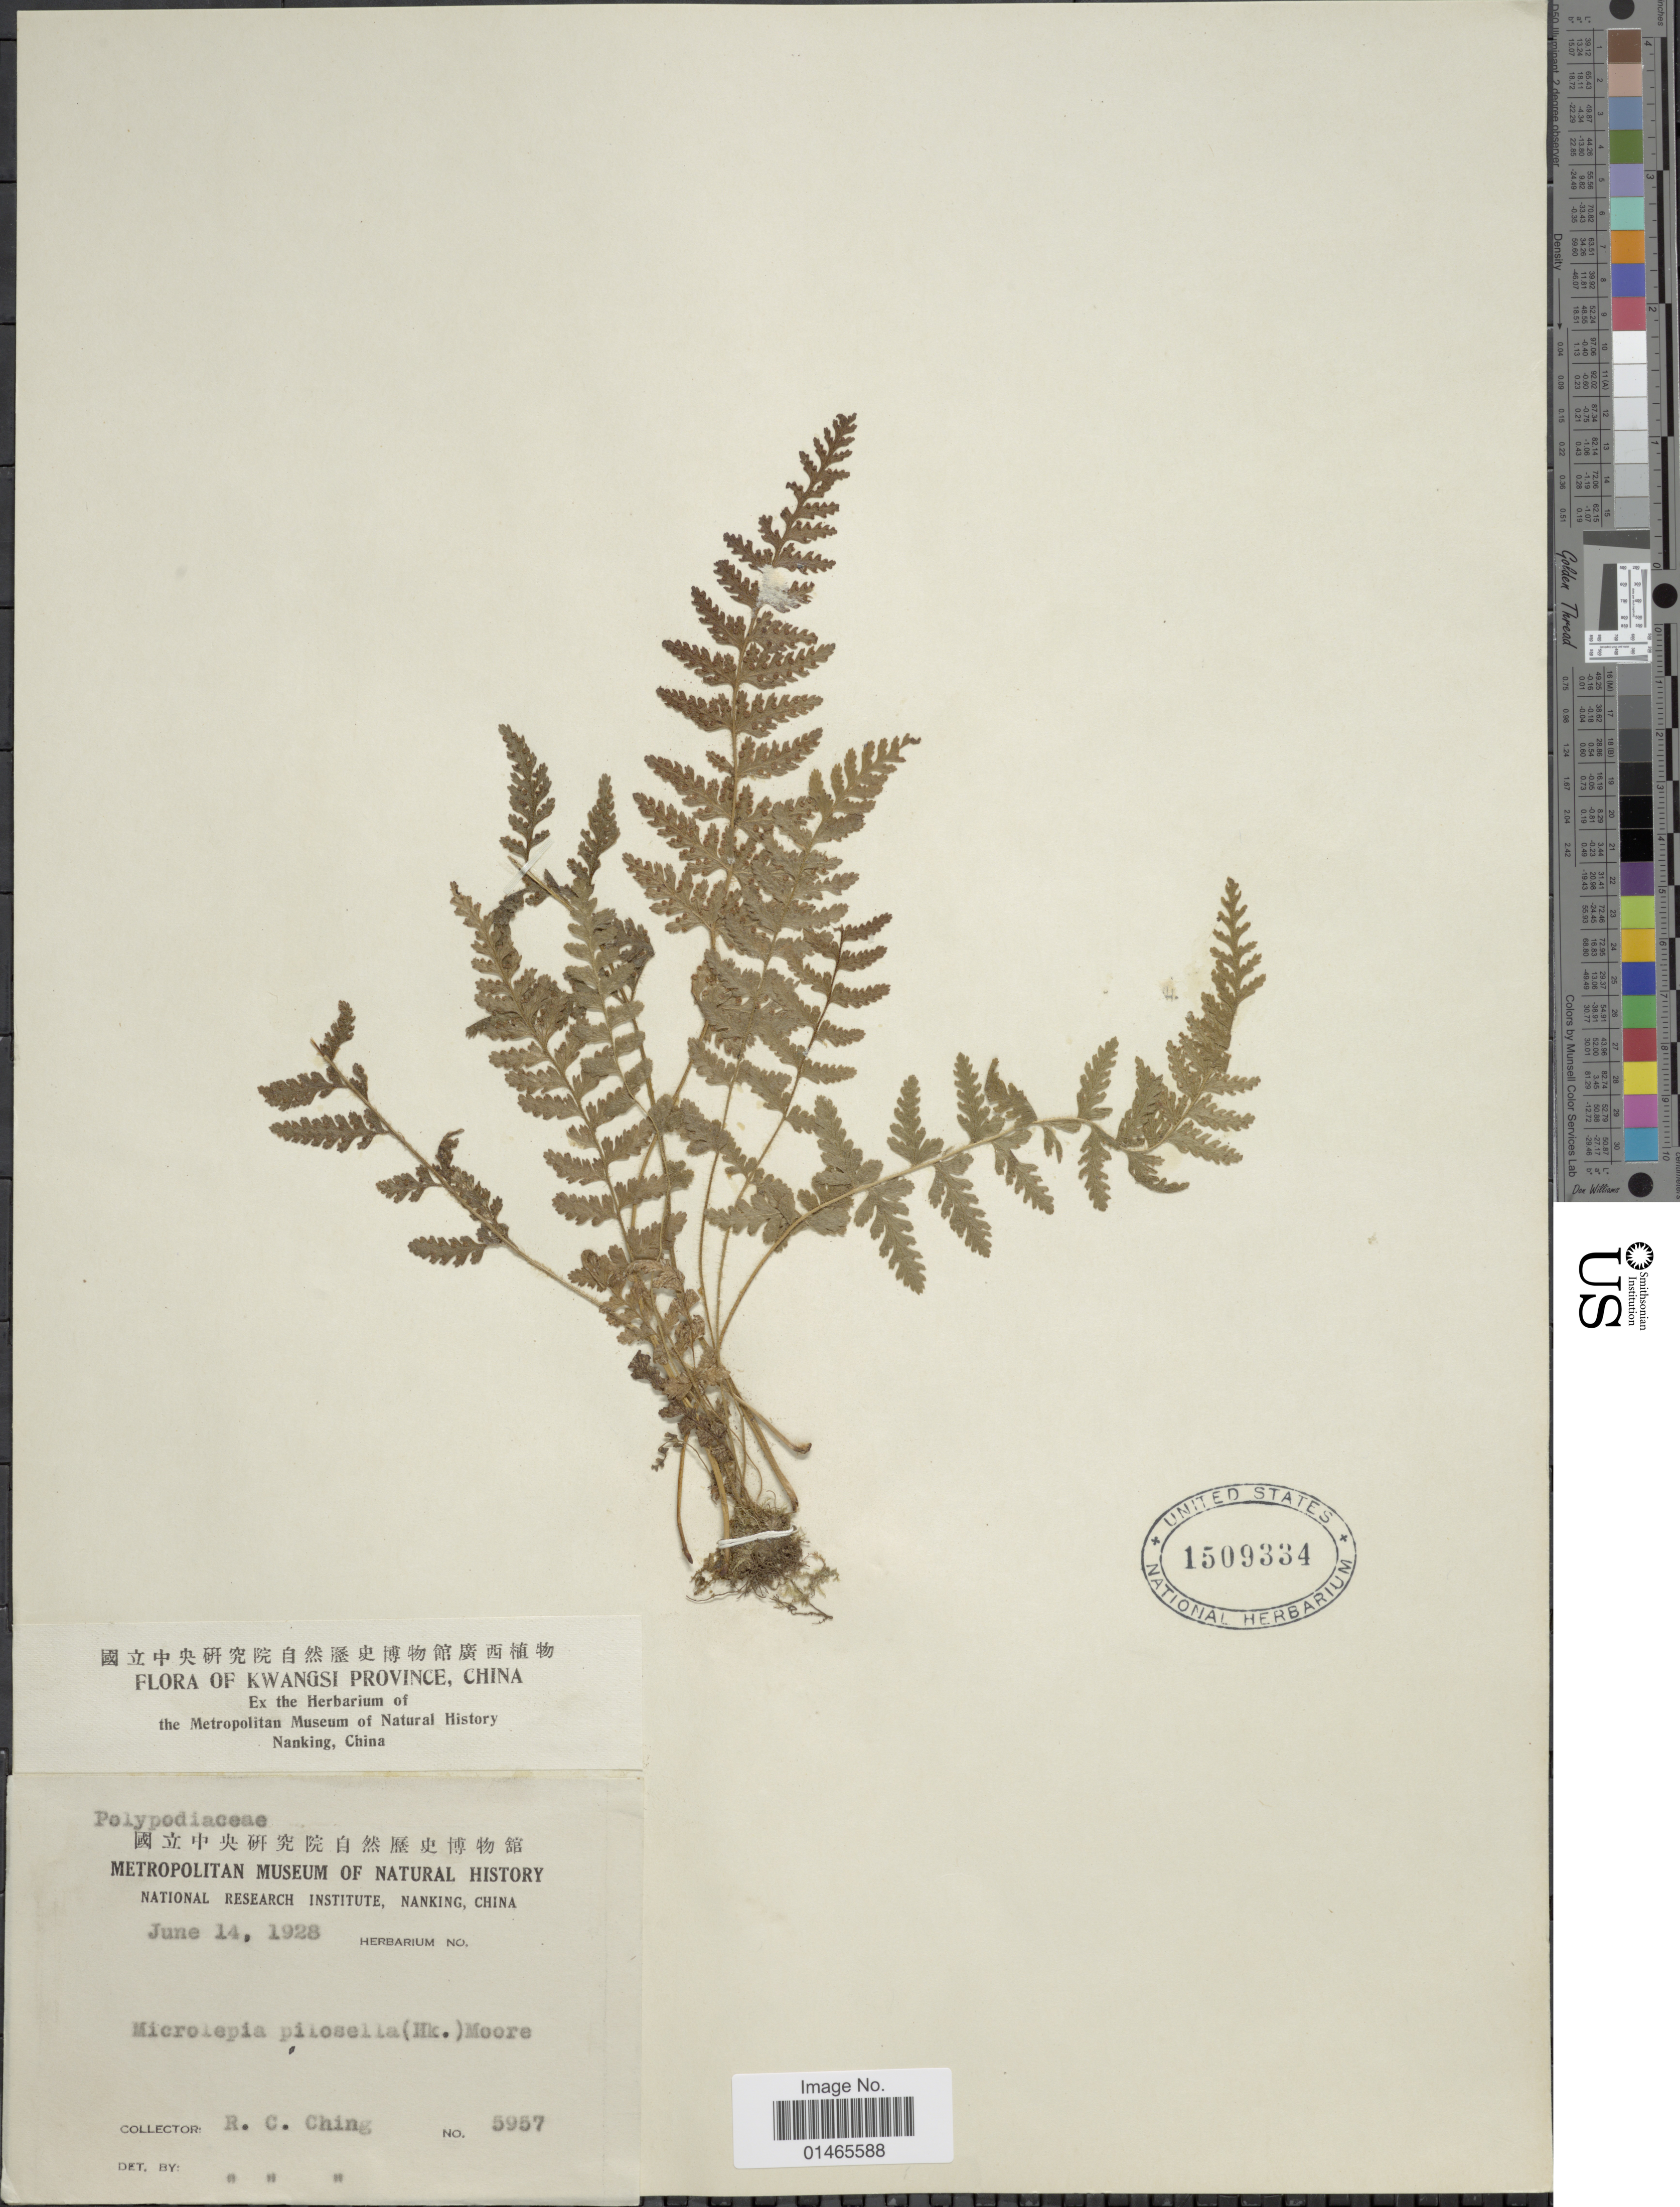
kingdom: Plantae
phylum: Tracheophyta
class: Polypodiopsida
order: Polypodiales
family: Dennstaedtiaceae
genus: Microlepia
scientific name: Microlepia pilosella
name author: (Hook.) T. Moore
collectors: R. C. Ching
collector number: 5957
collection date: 1928-06-17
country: China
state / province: Jiangxi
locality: Kwangsi Province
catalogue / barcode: US 1509334